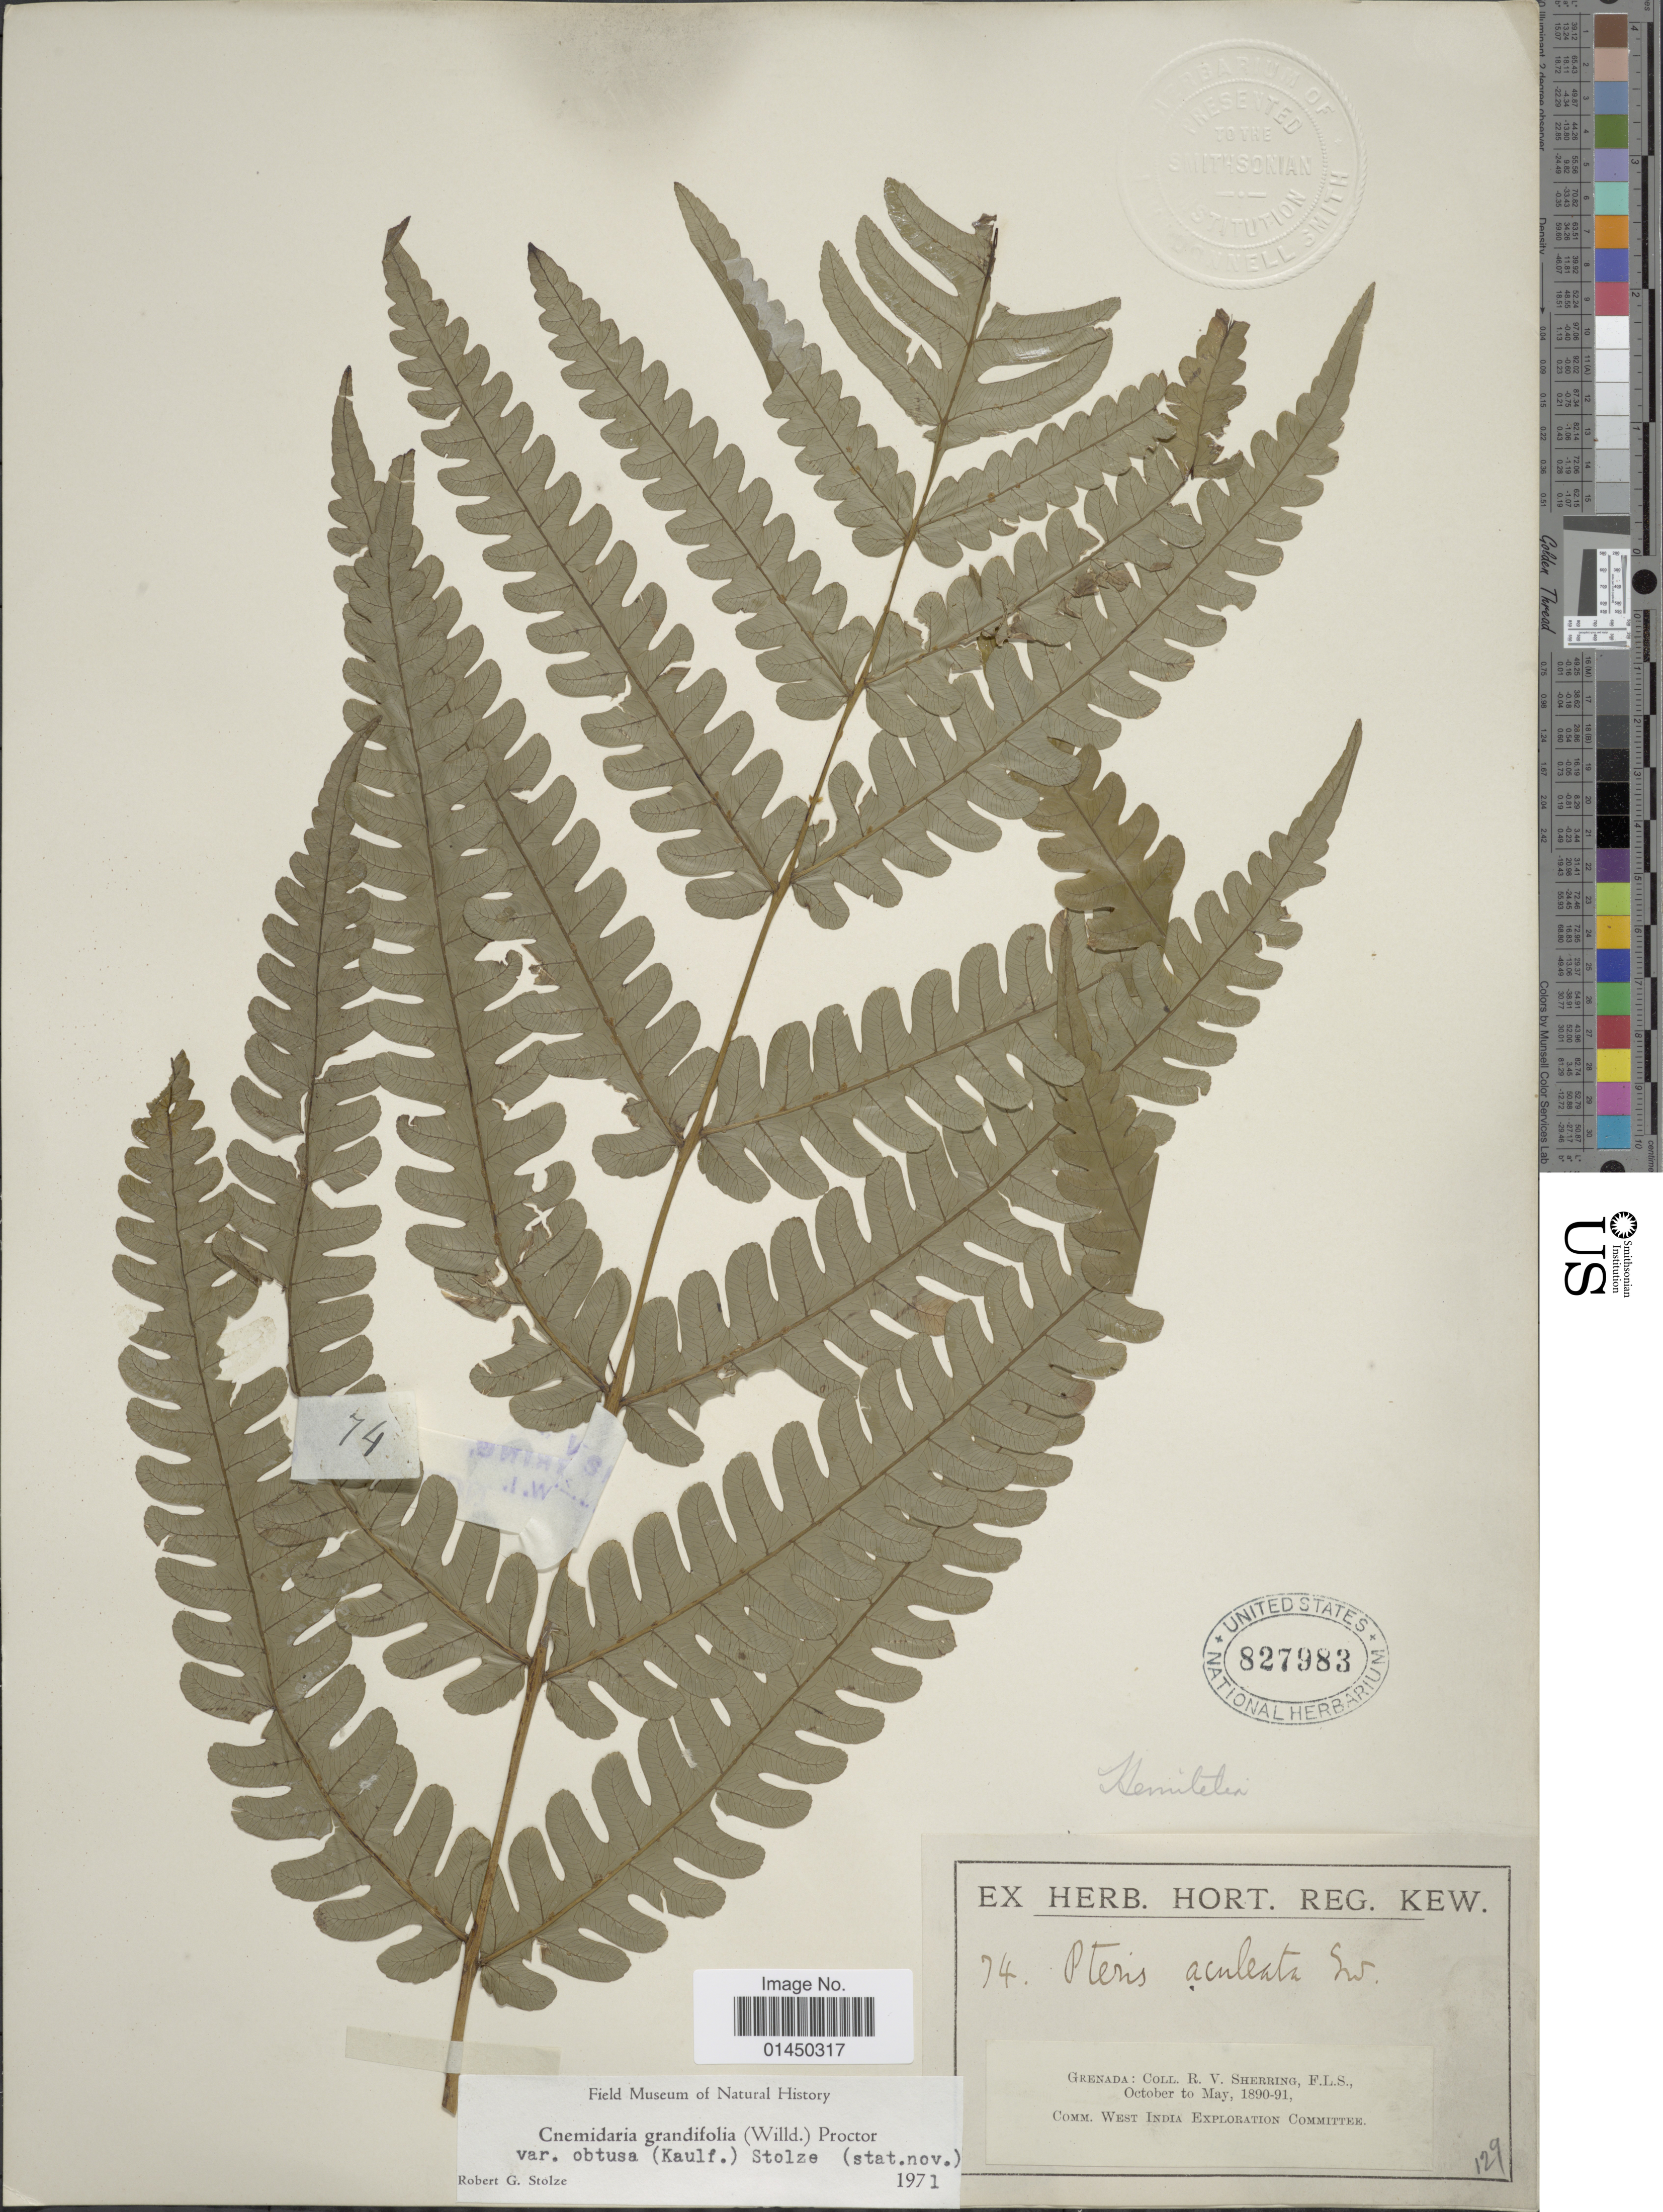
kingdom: Plantae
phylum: Tracheophyta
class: Polypodiopsida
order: Cyatheales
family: Cyatheaceae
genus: Cyathea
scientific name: Cyathea grandifolia var. obtusa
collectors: R. Sherring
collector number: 74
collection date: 1890-10/1891-05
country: Grenada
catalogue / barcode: US 827983